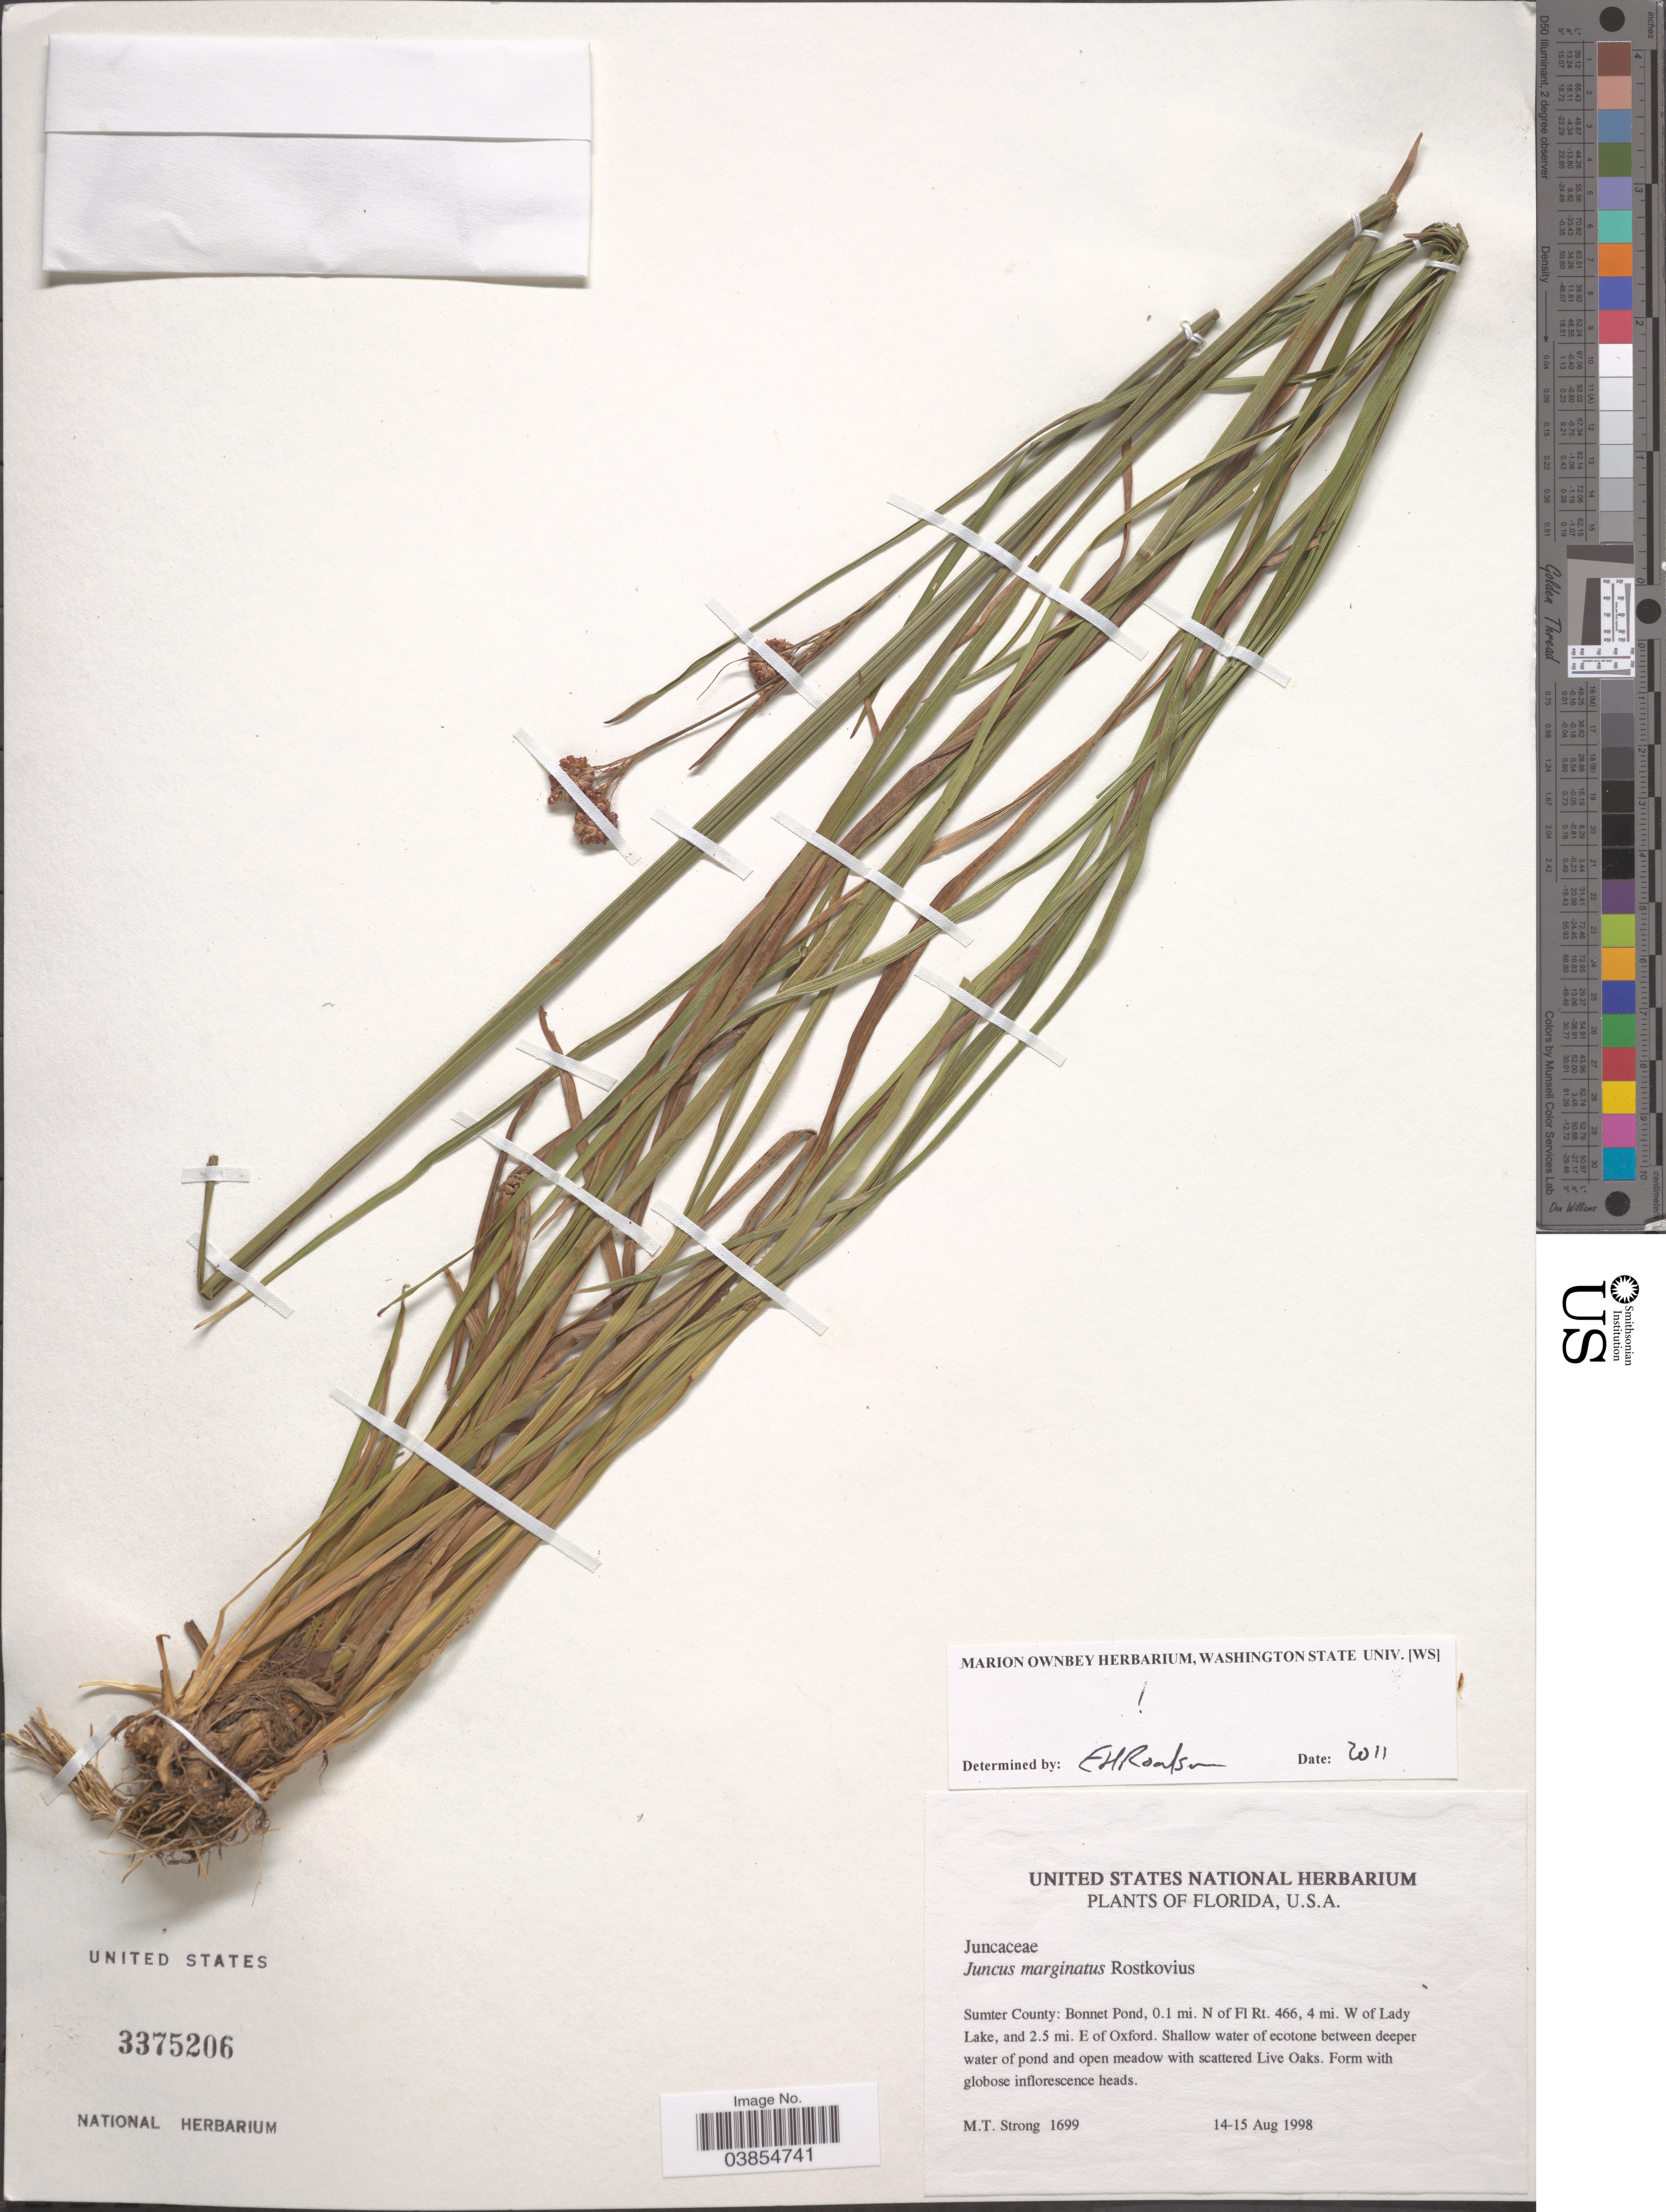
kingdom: Plantae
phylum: Tracheophyta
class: Liliopsida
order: Poales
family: Juncaceae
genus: Juncus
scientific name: Juncus marginatus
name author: Rostk.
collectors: M. T. Strong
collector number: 1699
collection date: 1998-08-14/1998-08-15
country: United States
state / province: Florida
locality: Sumter County: Bonnet Pond, 0.1 mi. N of Fl Rt. 466, 4 mi. W of Lady Lake, and 2.5 mi. E of Oxford.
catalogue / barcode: US 3375206